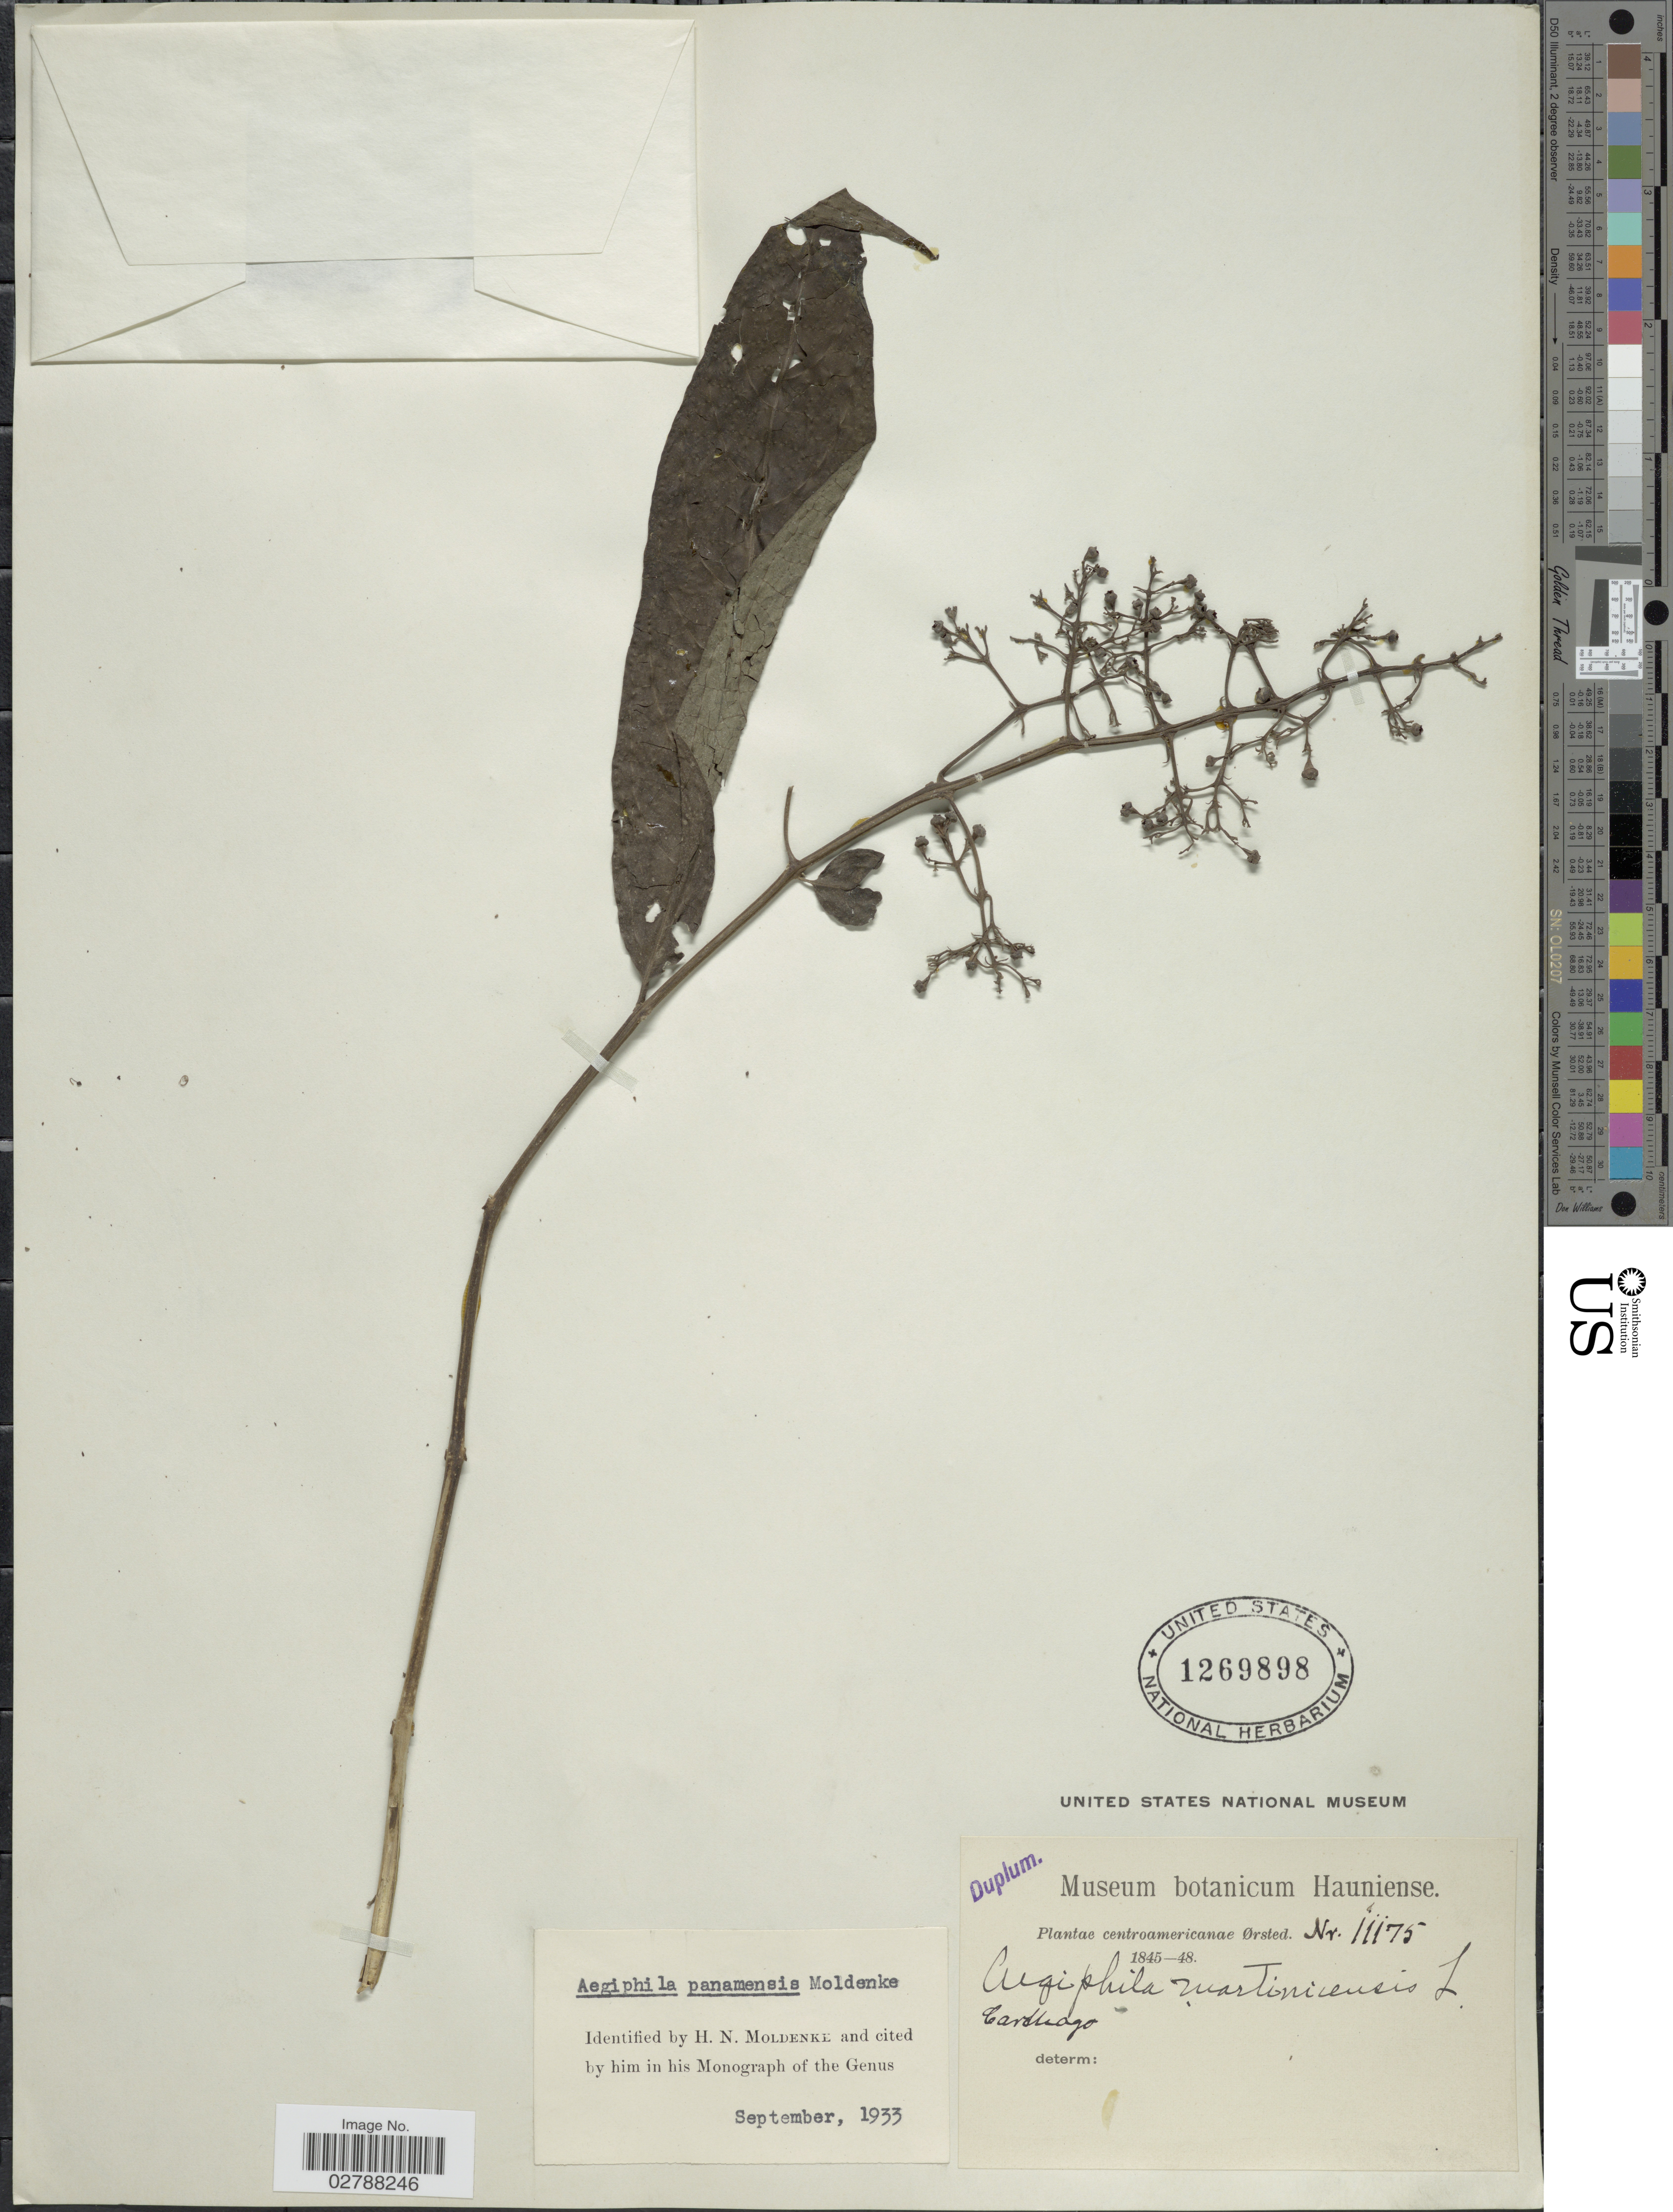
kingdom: Plantae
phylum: Tracheophyta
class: Magnoliopsida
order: Lamiales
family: Lamiaceae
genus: Aegiphila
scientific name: Aegiphila panamensis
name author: Moldenke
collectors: Ørsted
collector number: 11175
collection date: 1845/1848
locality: Carthago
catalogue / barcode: US 1269898